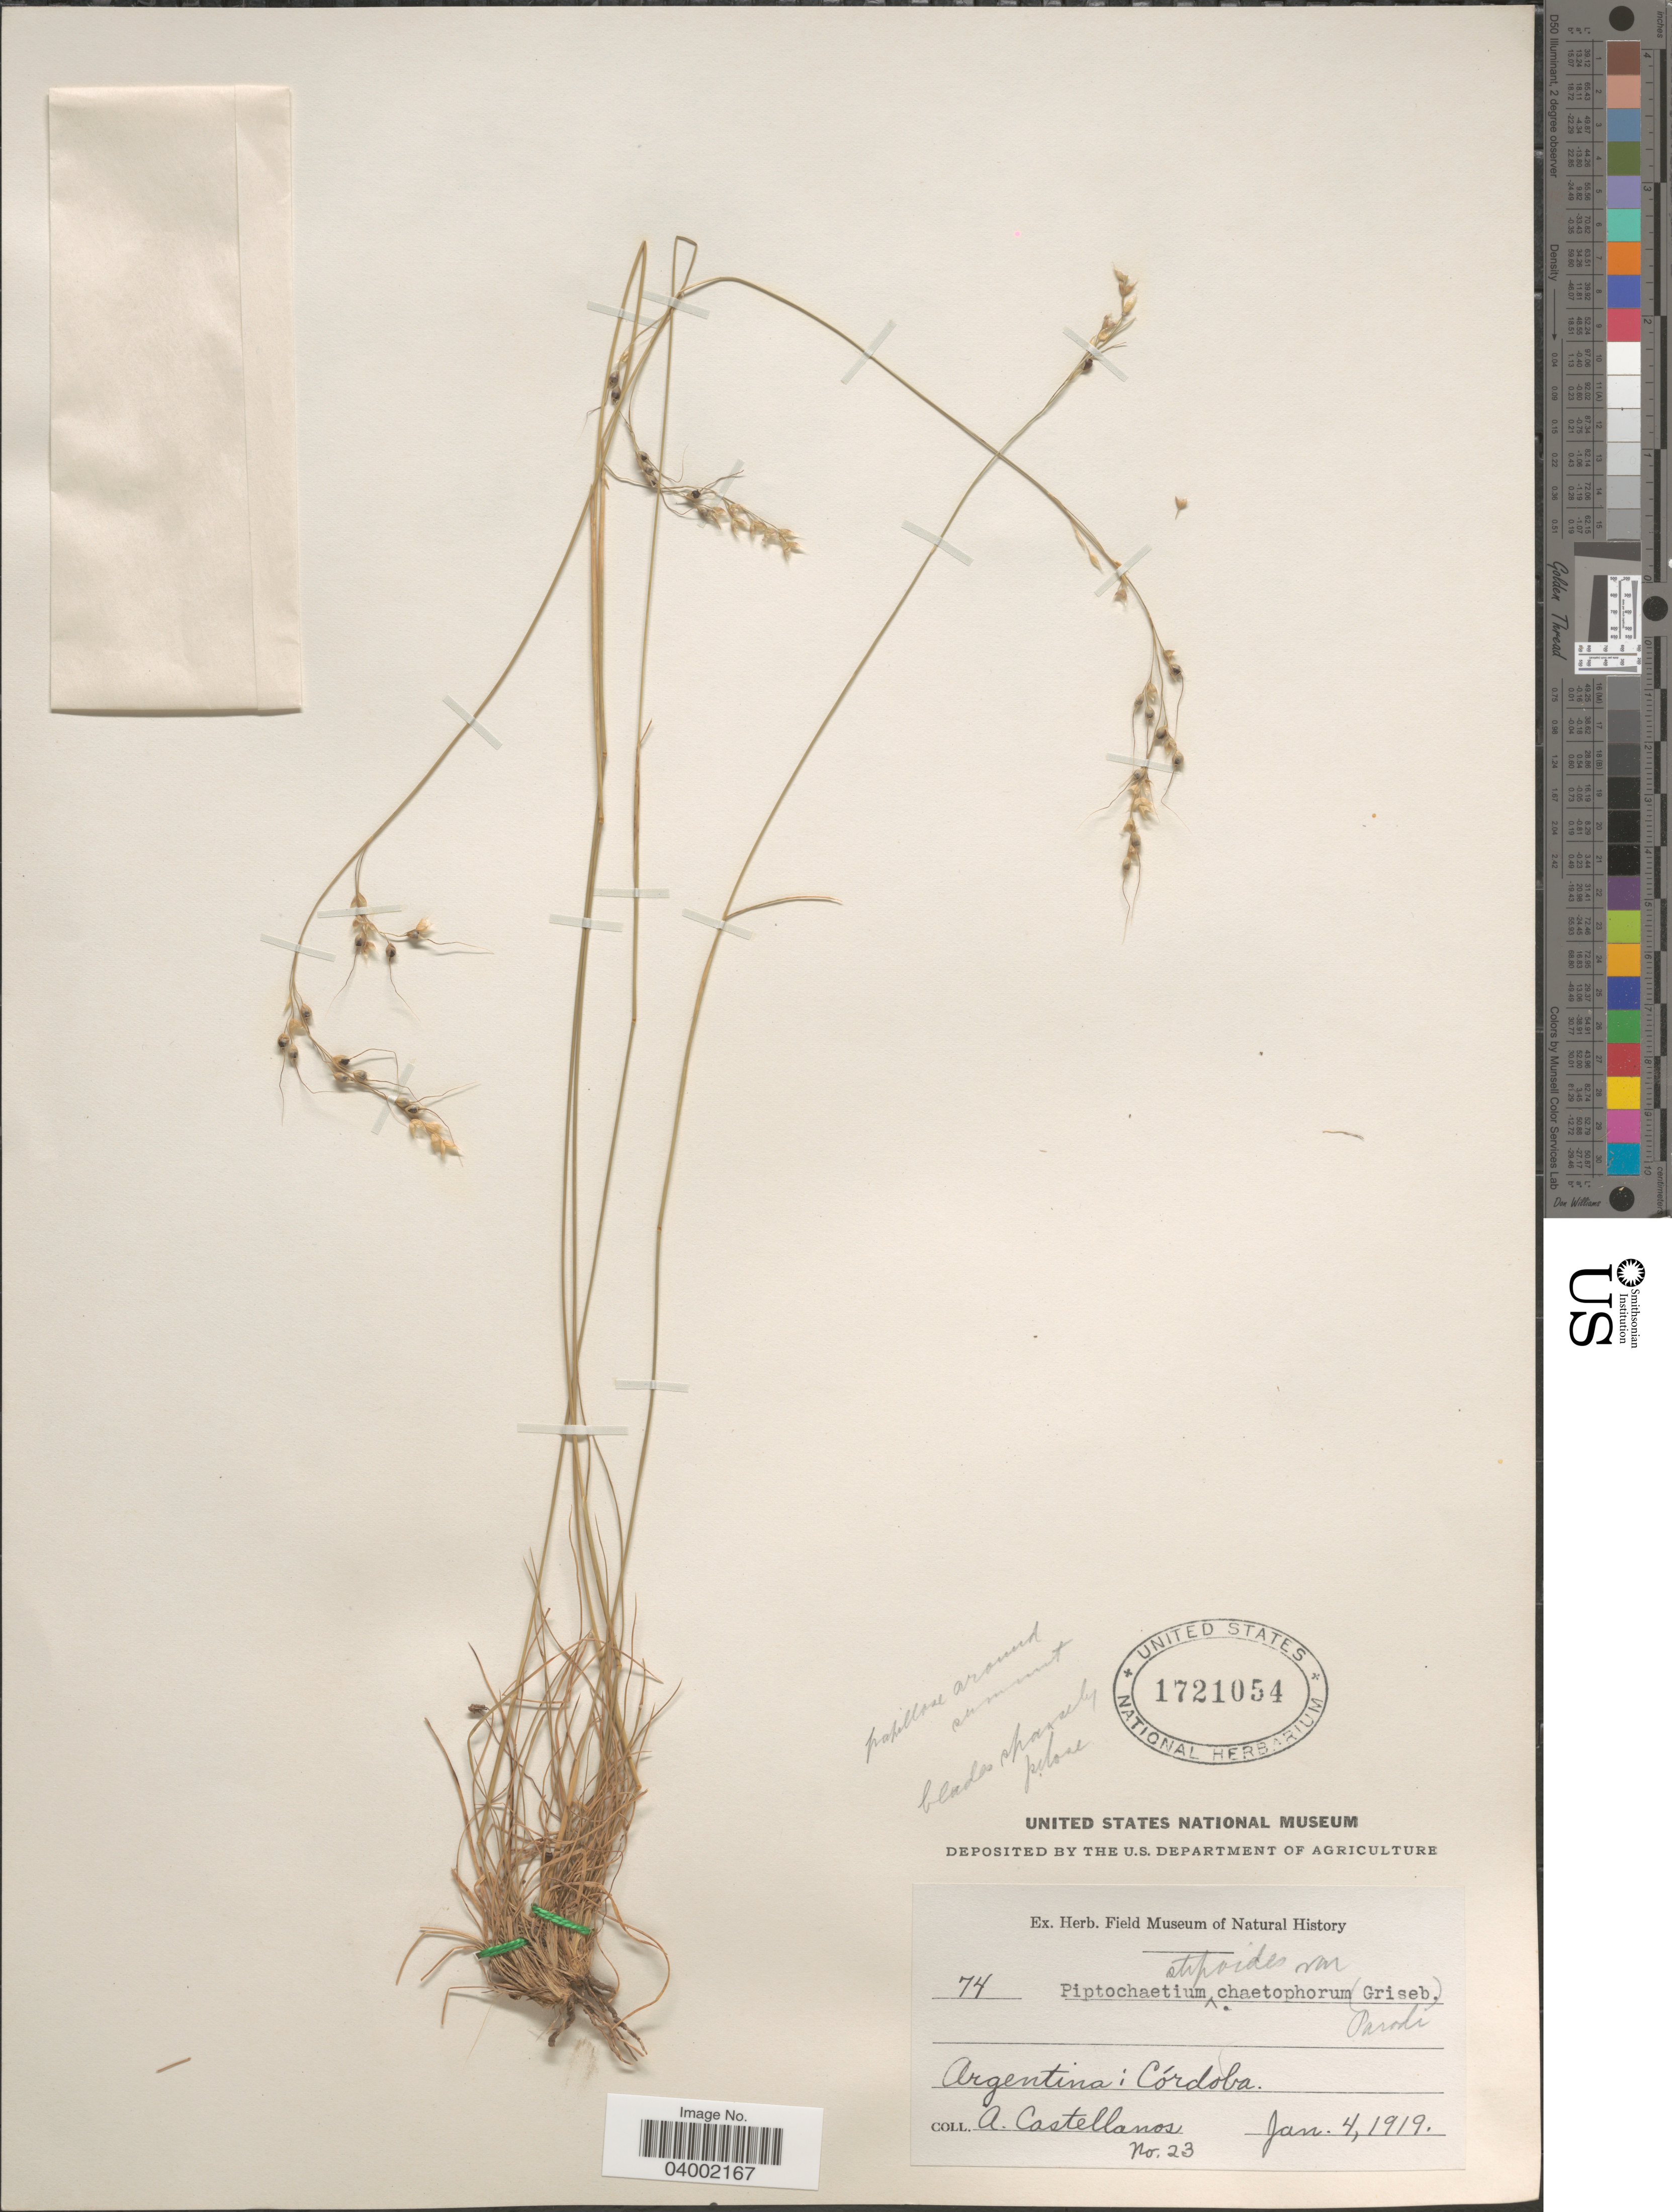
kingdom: Plantae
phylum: Tracheophyta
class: Liliopsida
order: Poales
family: Poaceae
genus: Piptochaetium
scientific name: Piptochaetium stipoides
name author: (Trin. & Rupr.) Hack. & Arechav.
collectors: A. Castelanos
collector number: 23/74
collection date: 1919-01-04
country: Argentina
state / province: Cordoba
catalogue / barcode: US 1721054